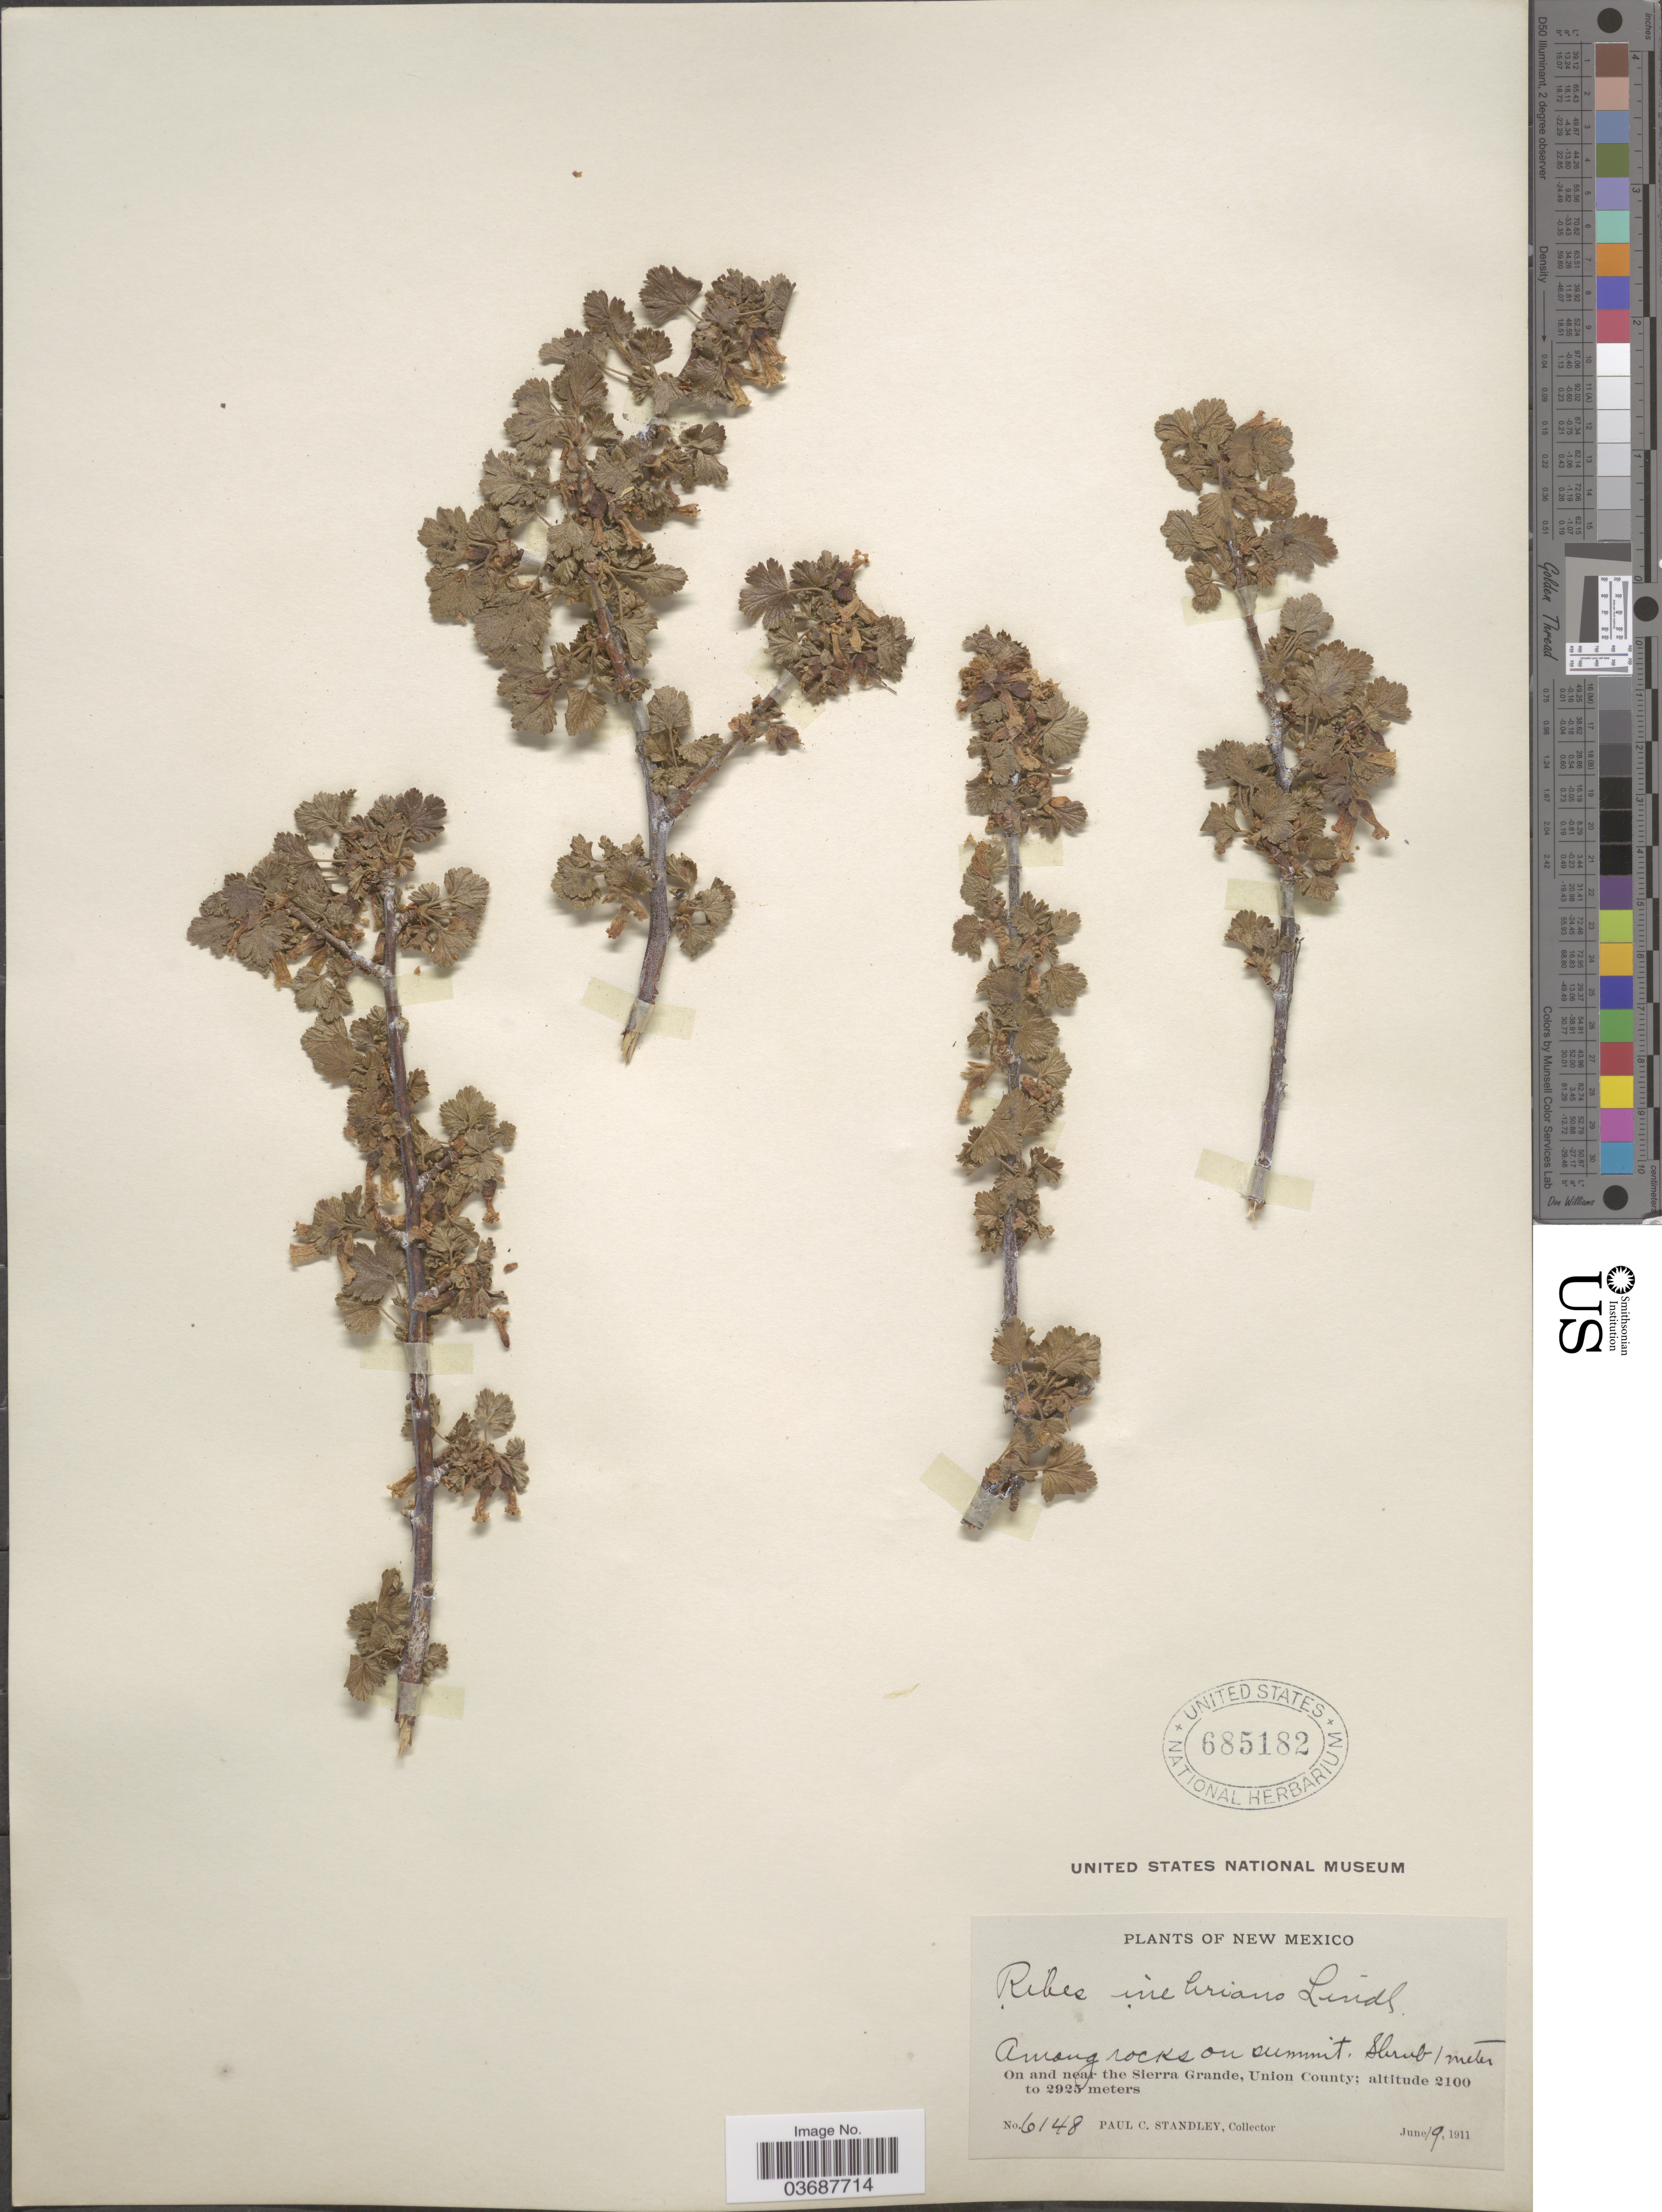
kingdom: Plantae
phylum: Tracheophyta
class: Magnoliopsida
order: Saxifragales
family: Grossulariaceae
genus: Ribes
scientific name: Ribes inebrians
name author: Lindl.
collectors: P. C. Standley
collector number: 6148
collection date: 1911-06-19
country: United States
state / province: New Mexico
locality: Among rocks on summit. On and near the Sierra Grande, Union County.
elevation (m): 2100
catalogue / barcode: US 685182